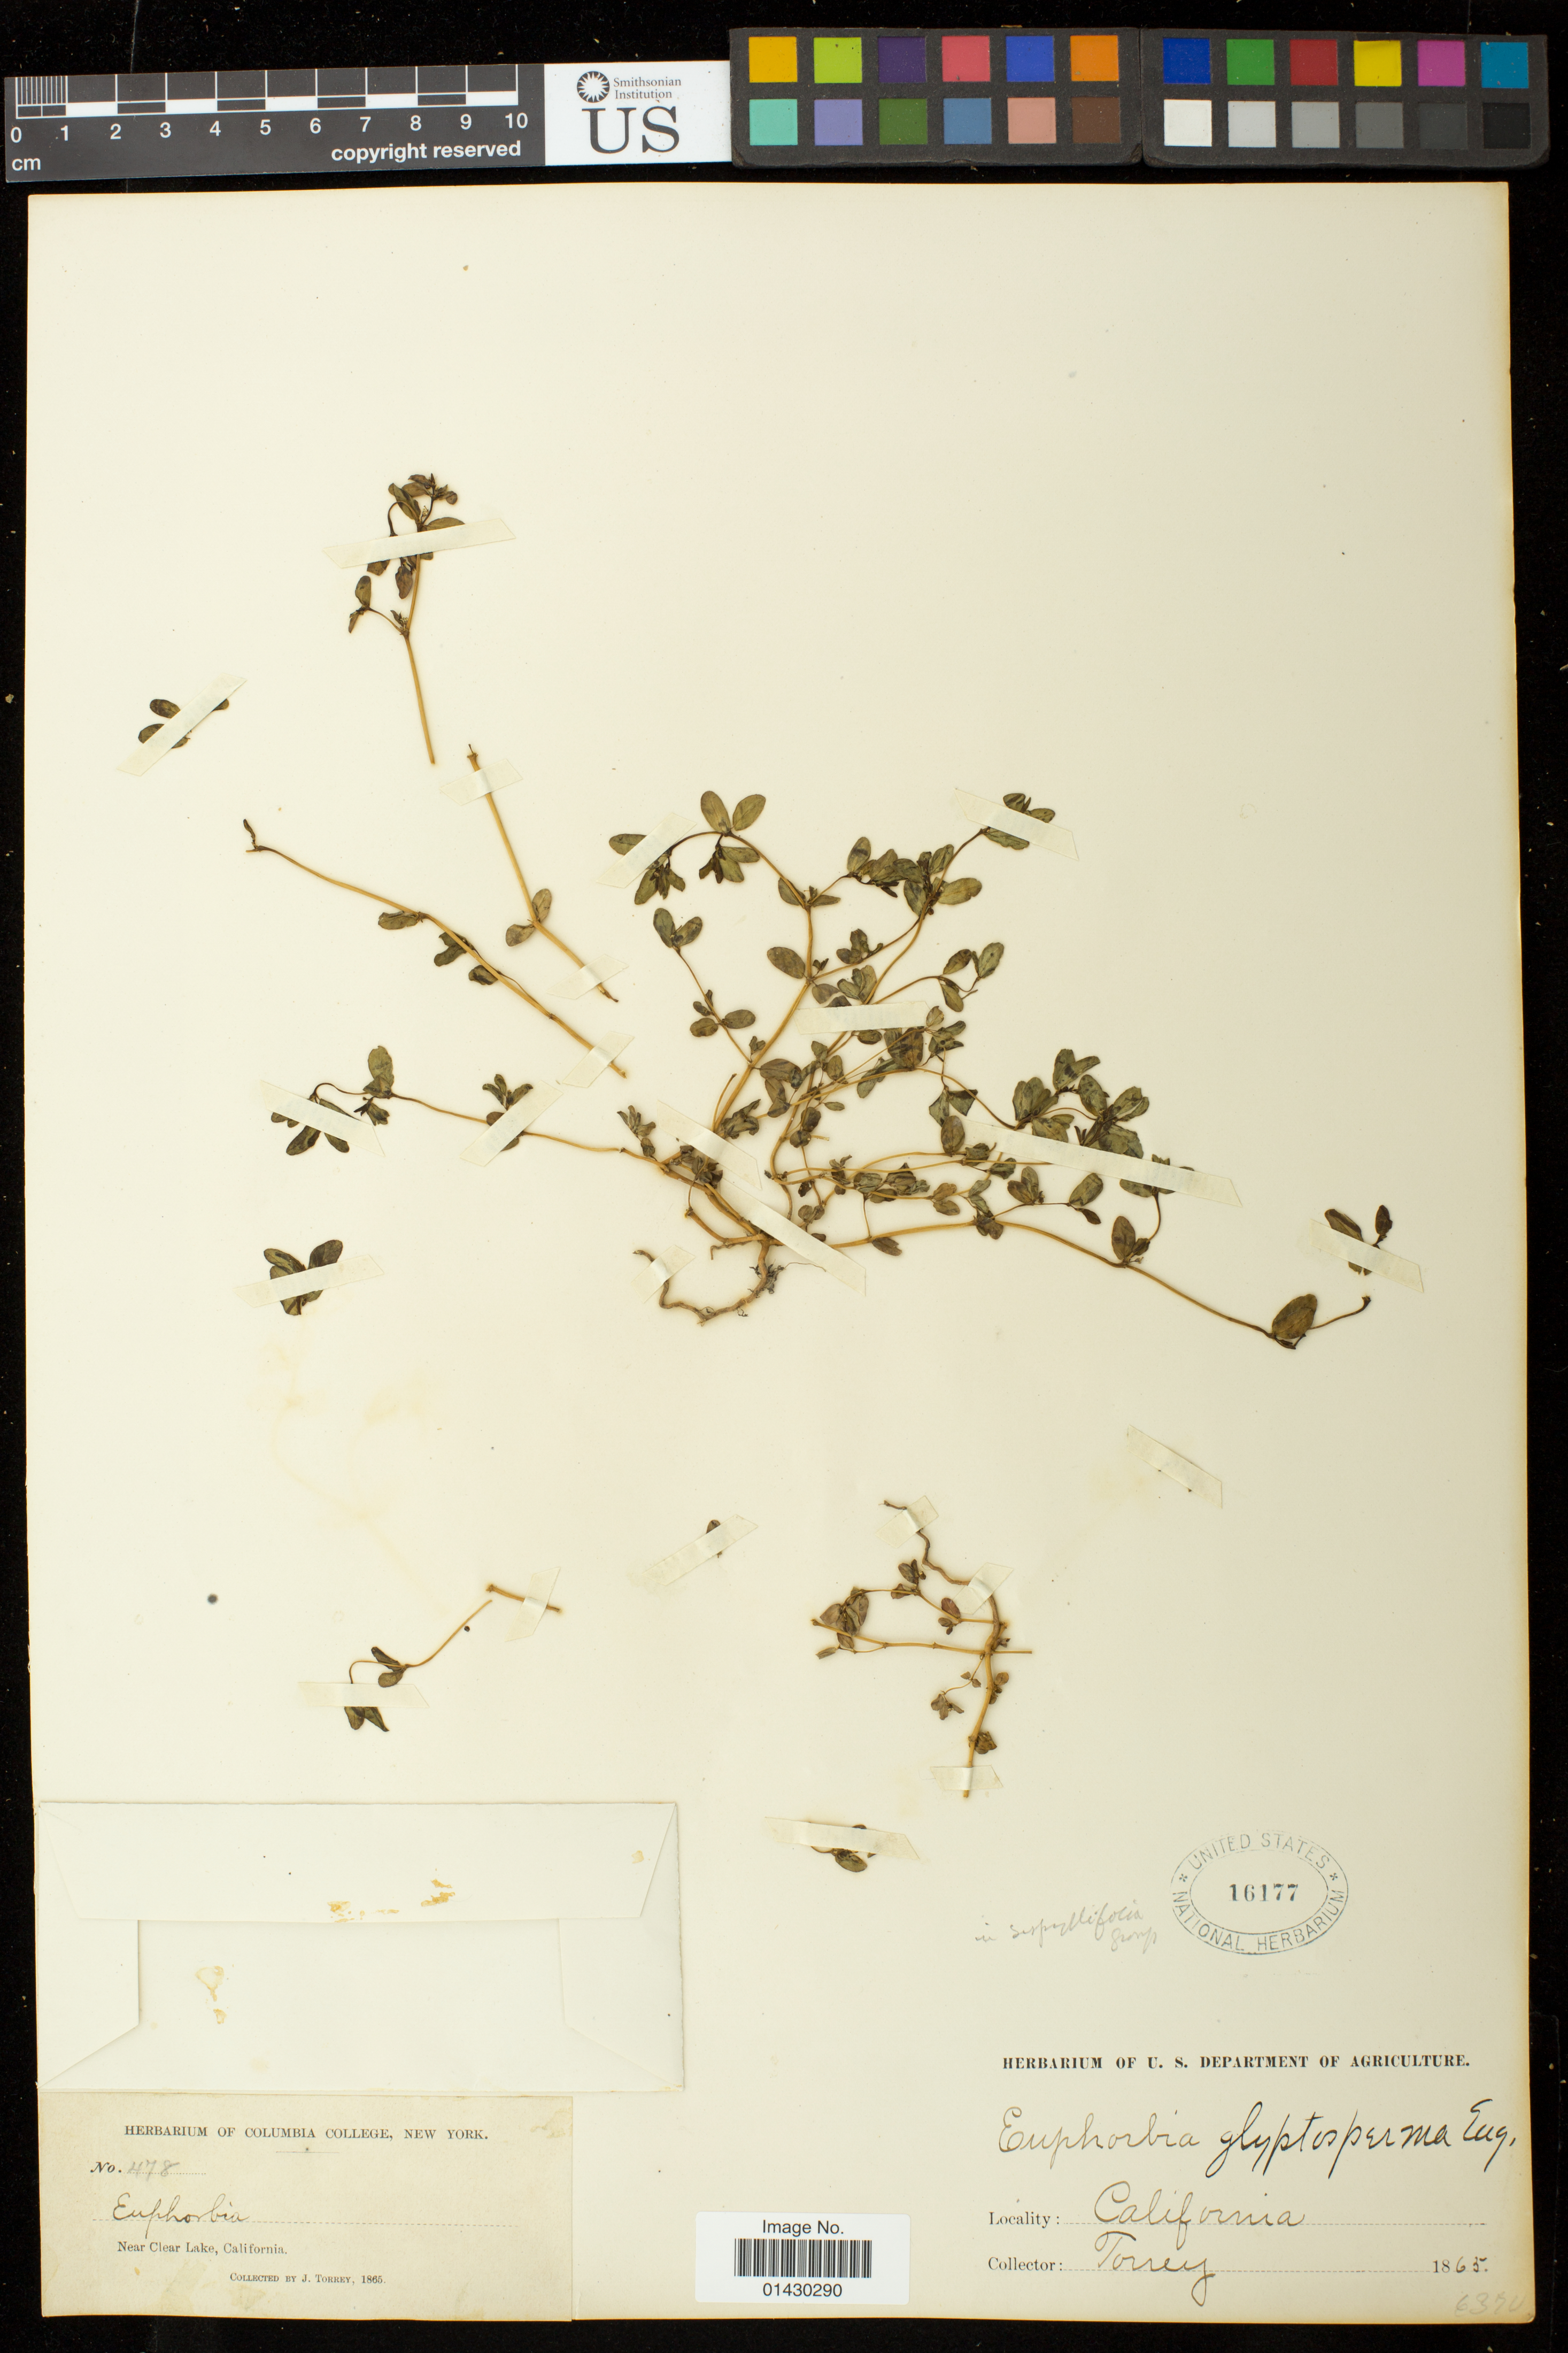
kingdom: Plantae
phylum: Tracheophyta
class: Magnoliopsida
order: Malpighiales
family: Euphorbiaceae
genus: Euphorbia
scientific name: Euphorbia serpillifolia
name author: Pers.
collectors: J. Torrey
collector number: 478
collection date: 1865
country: United States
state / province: California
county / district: Lake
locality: Near Clear Lake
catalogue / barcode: US 16177